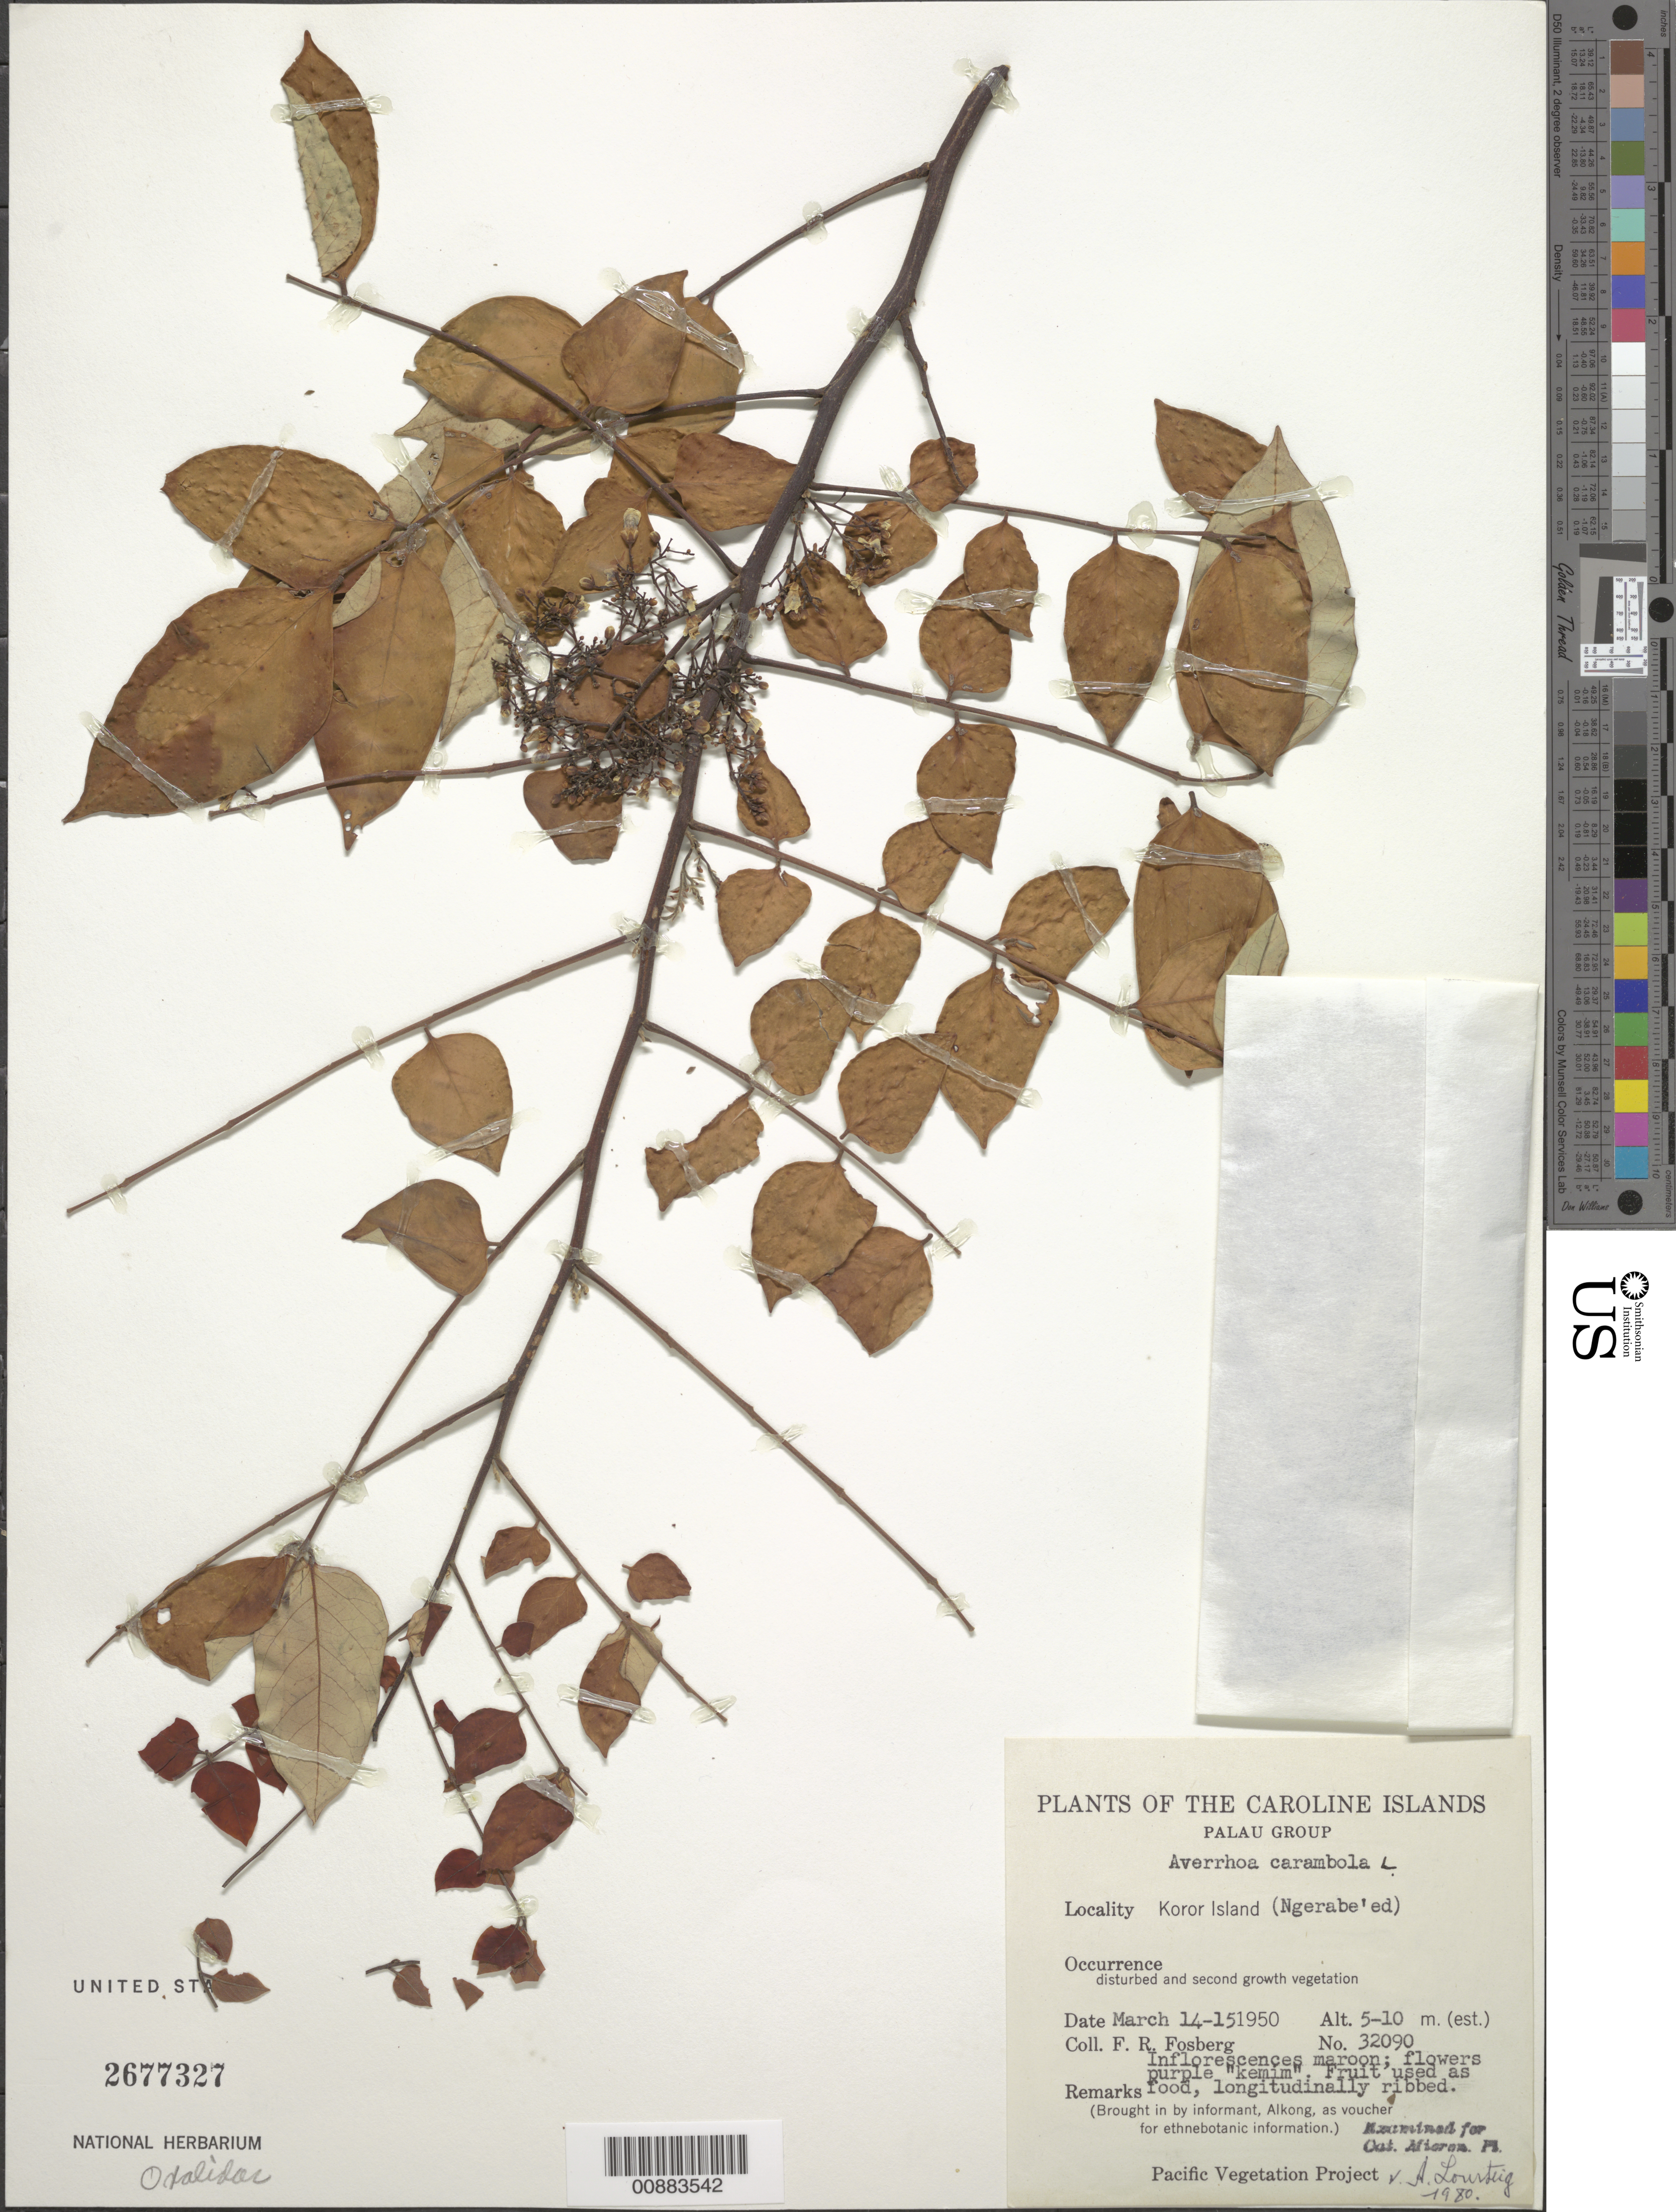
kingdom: Plantae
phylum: Tracheophyta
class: Magnoliopsida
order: Oxalidales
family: Oxalidaceae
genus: Averrhoa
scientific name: Averrhoa carambola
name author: L.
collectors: F. R. Fosberg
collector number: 32090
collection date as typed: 14 Mar 1950 to 15 Mar 1950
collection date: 1950-03-14/1950-03-15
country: Palau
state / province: Koror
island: Oreor (Koror)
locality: Koror Island (Ngerabe'ed)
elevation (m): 5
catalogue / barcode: US 2677327